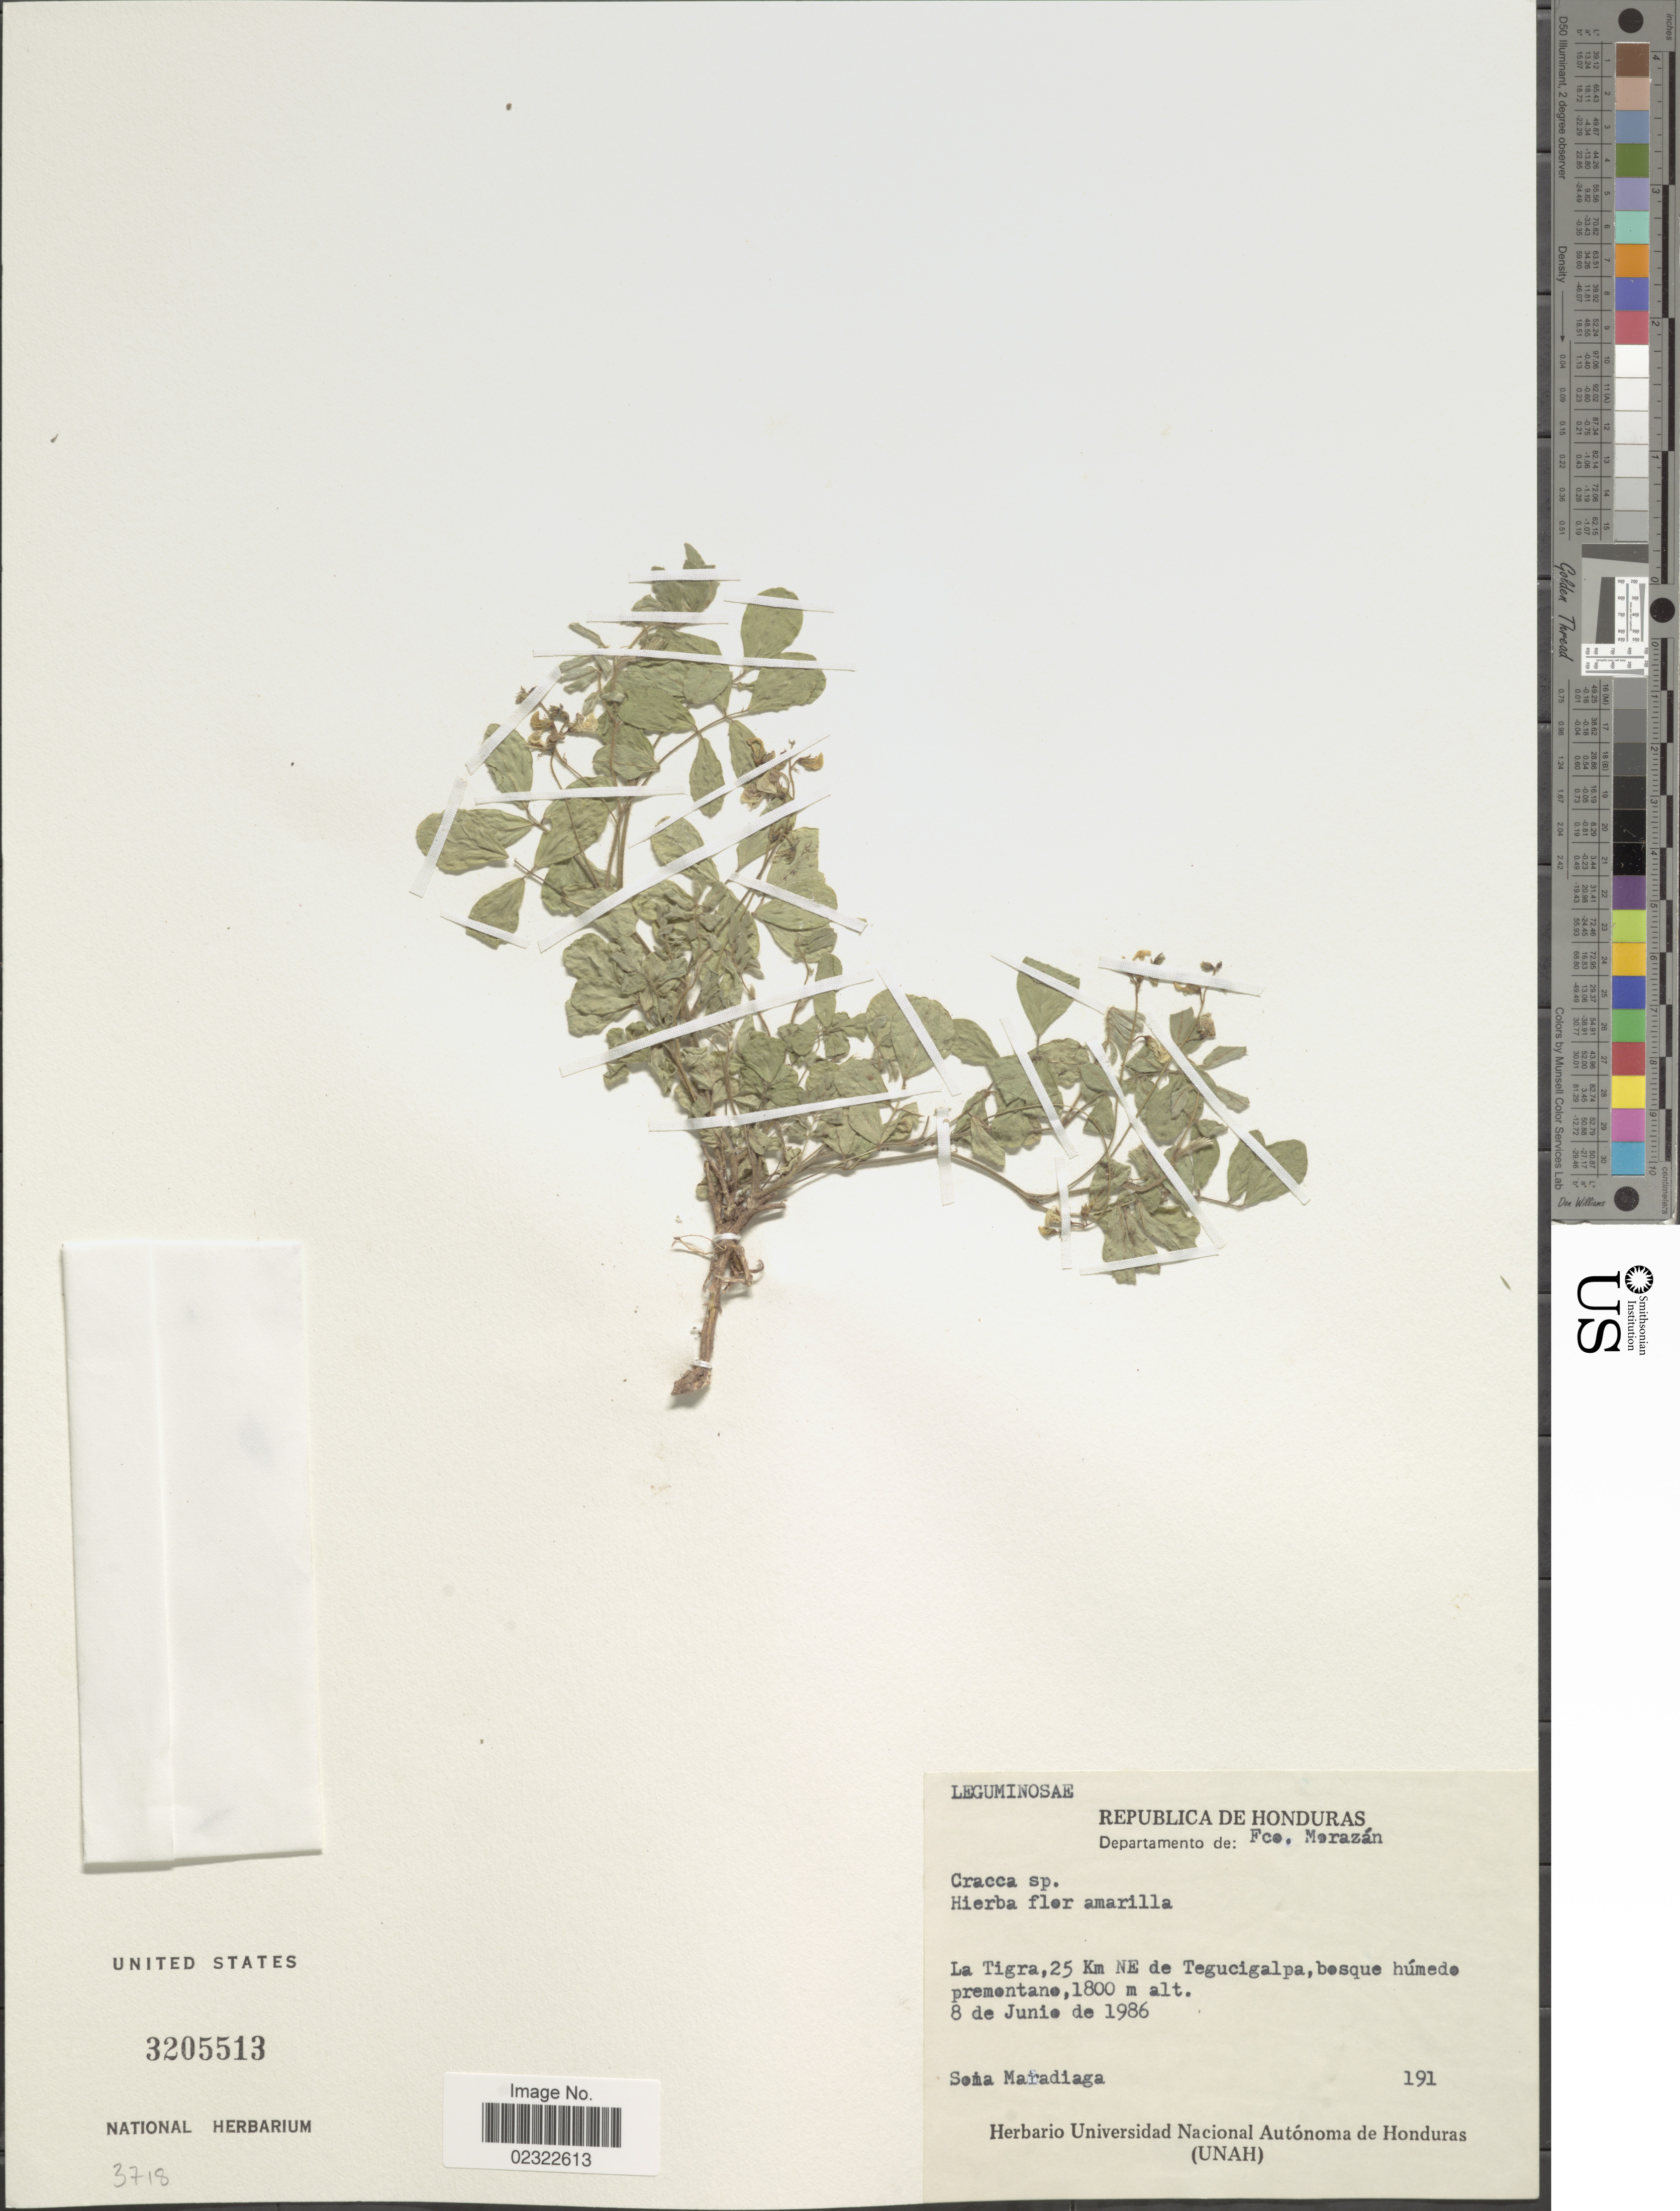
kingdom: Plantae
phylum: Tracheophyta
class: Magnoliopsida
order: Fabales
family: Fabaceae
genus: Tephrosia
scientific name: Tephrosia sp.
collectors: S. Maradiaga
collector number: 191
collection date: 1986-06-08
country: Honduras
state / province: Fco. Morazán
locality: Hondura, Departamento de Fco. Morazan. La Tigra, 25 Km NE de Tegucigalpa, bosque humede premontane.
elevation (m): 1800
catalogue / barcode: US 3205513